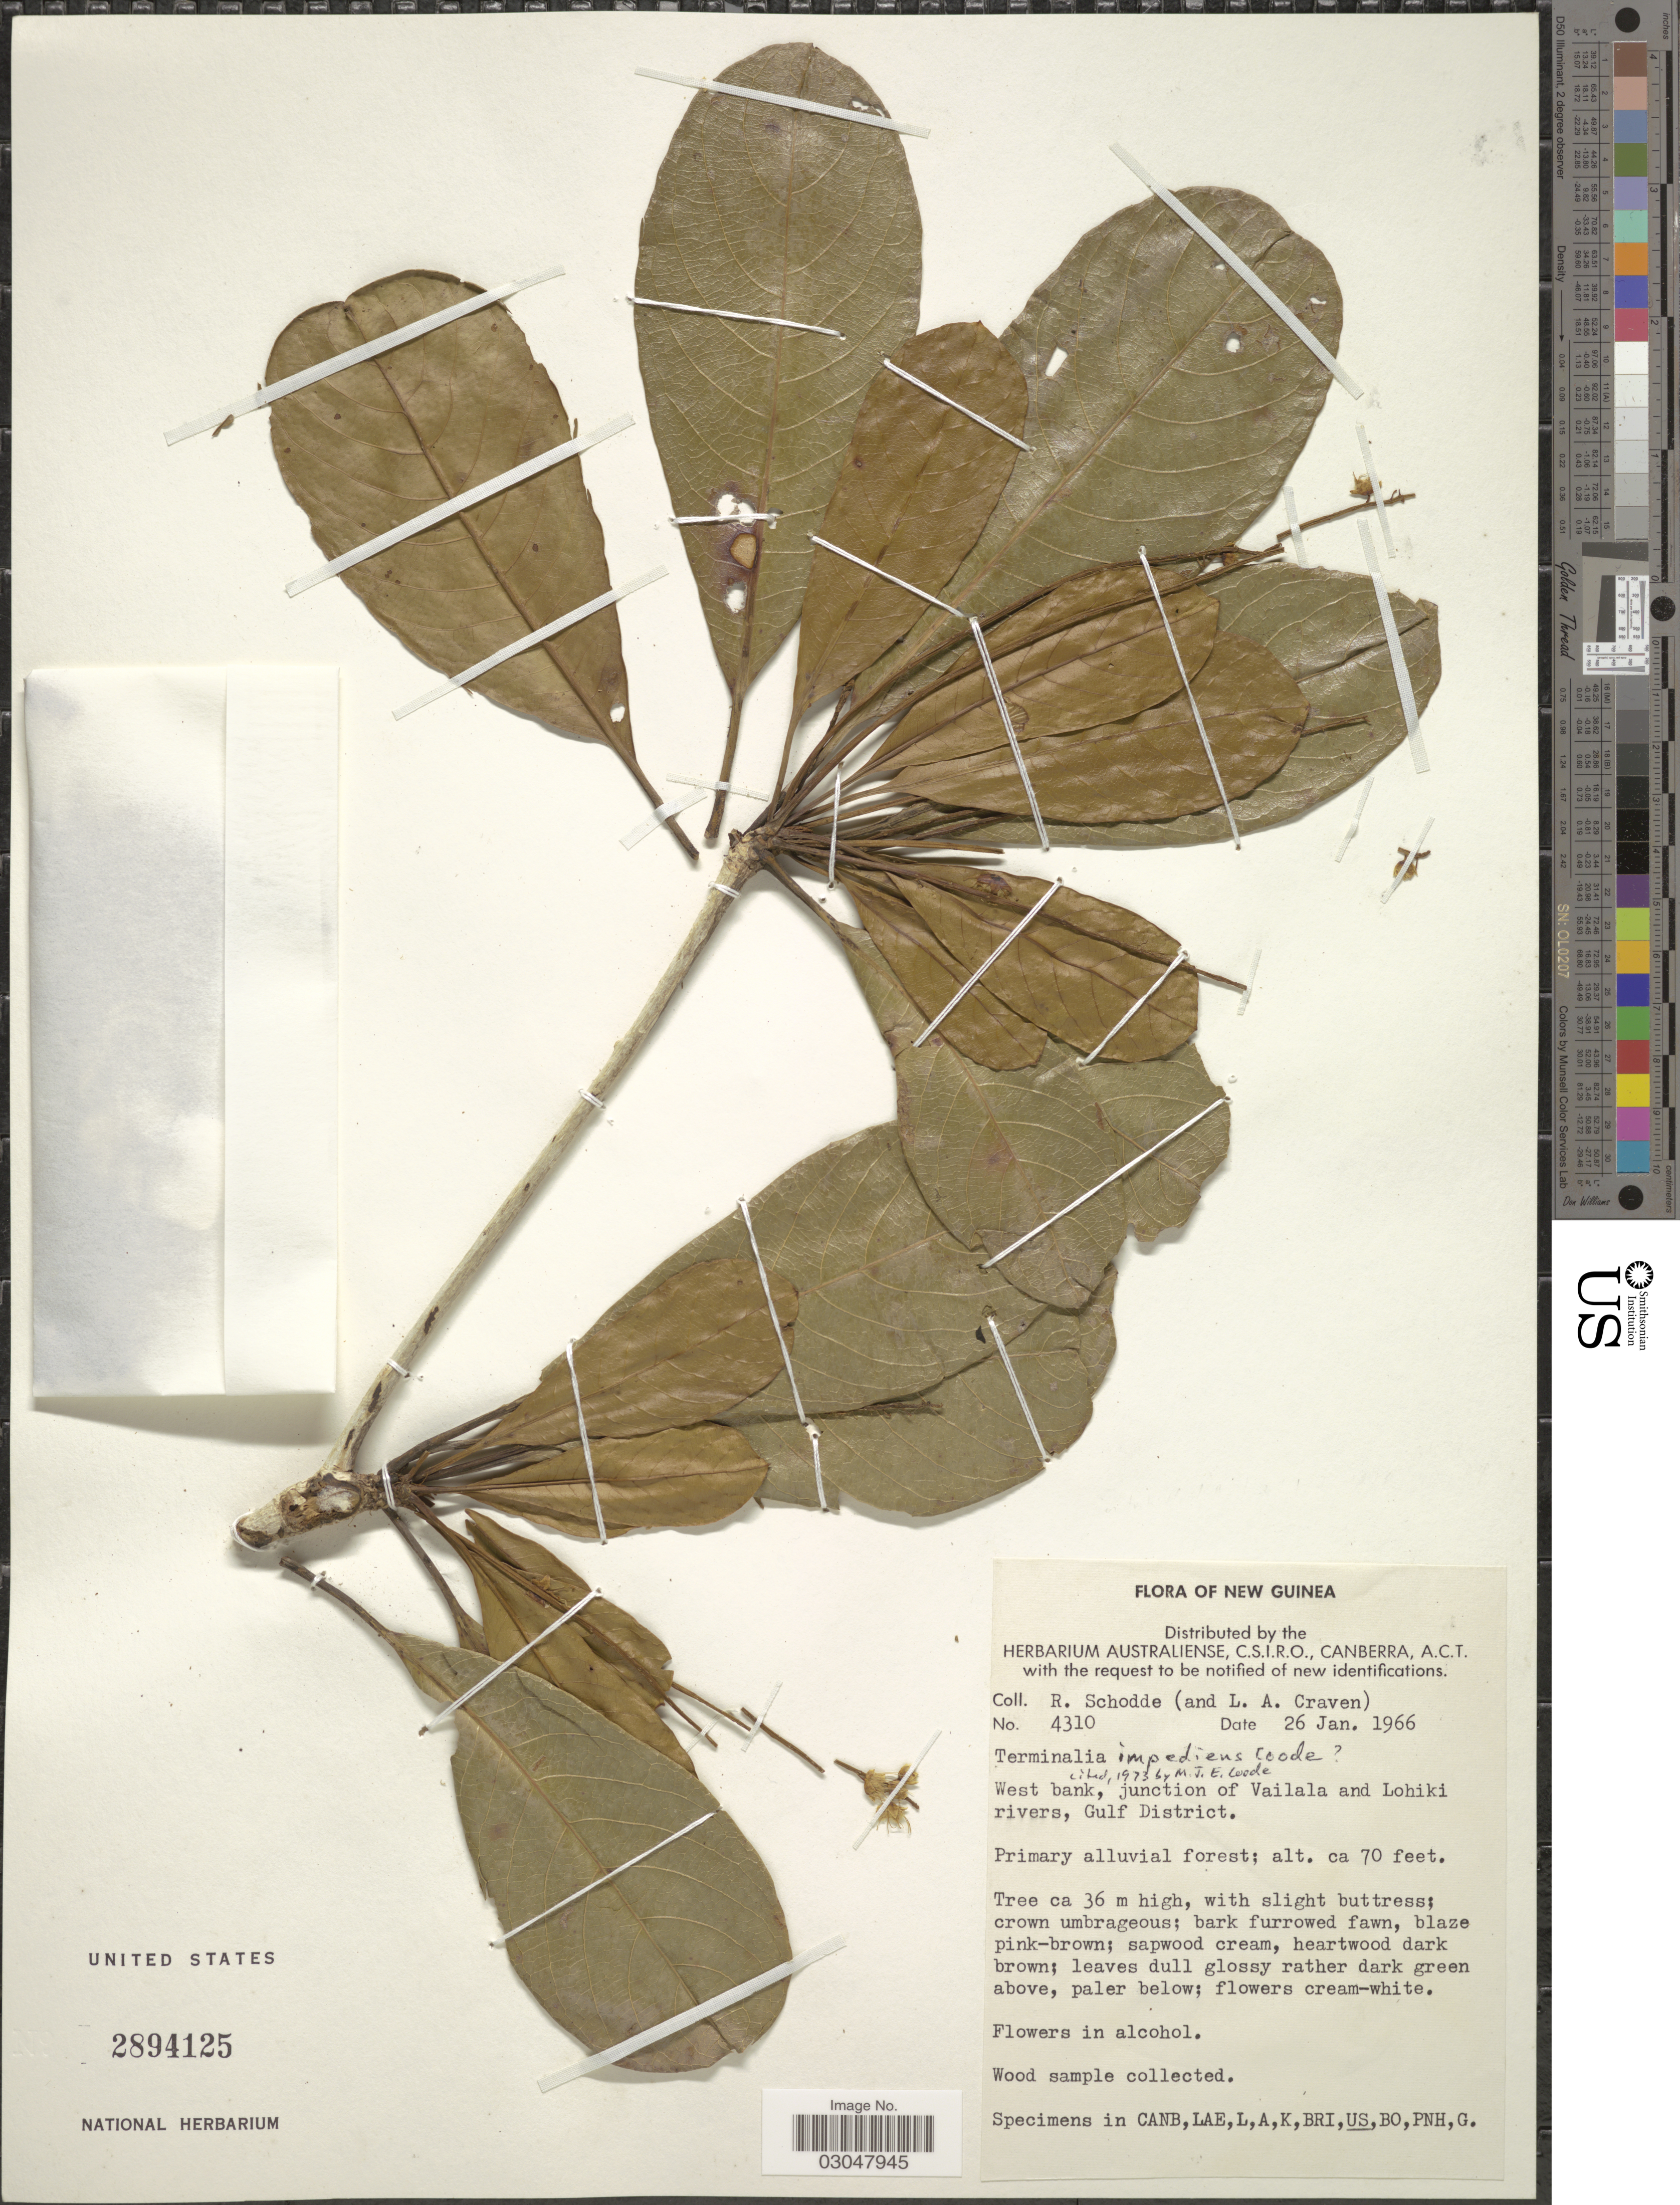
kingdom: Plantae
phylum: Tracheophyta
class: Magnoliopsida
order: Myrtales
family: Combretaceae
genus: Terminalia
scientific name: Terminalia impediens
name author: Coode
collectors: R. Schodde & L. A. Craven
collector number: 310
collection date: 1966-01-26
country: Papua New Guinea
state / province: Gulf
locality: New Guinea. West bank, junction of Vailala and Lohiki rivers, Gulf District.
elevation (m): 21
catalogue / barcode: US 2894125